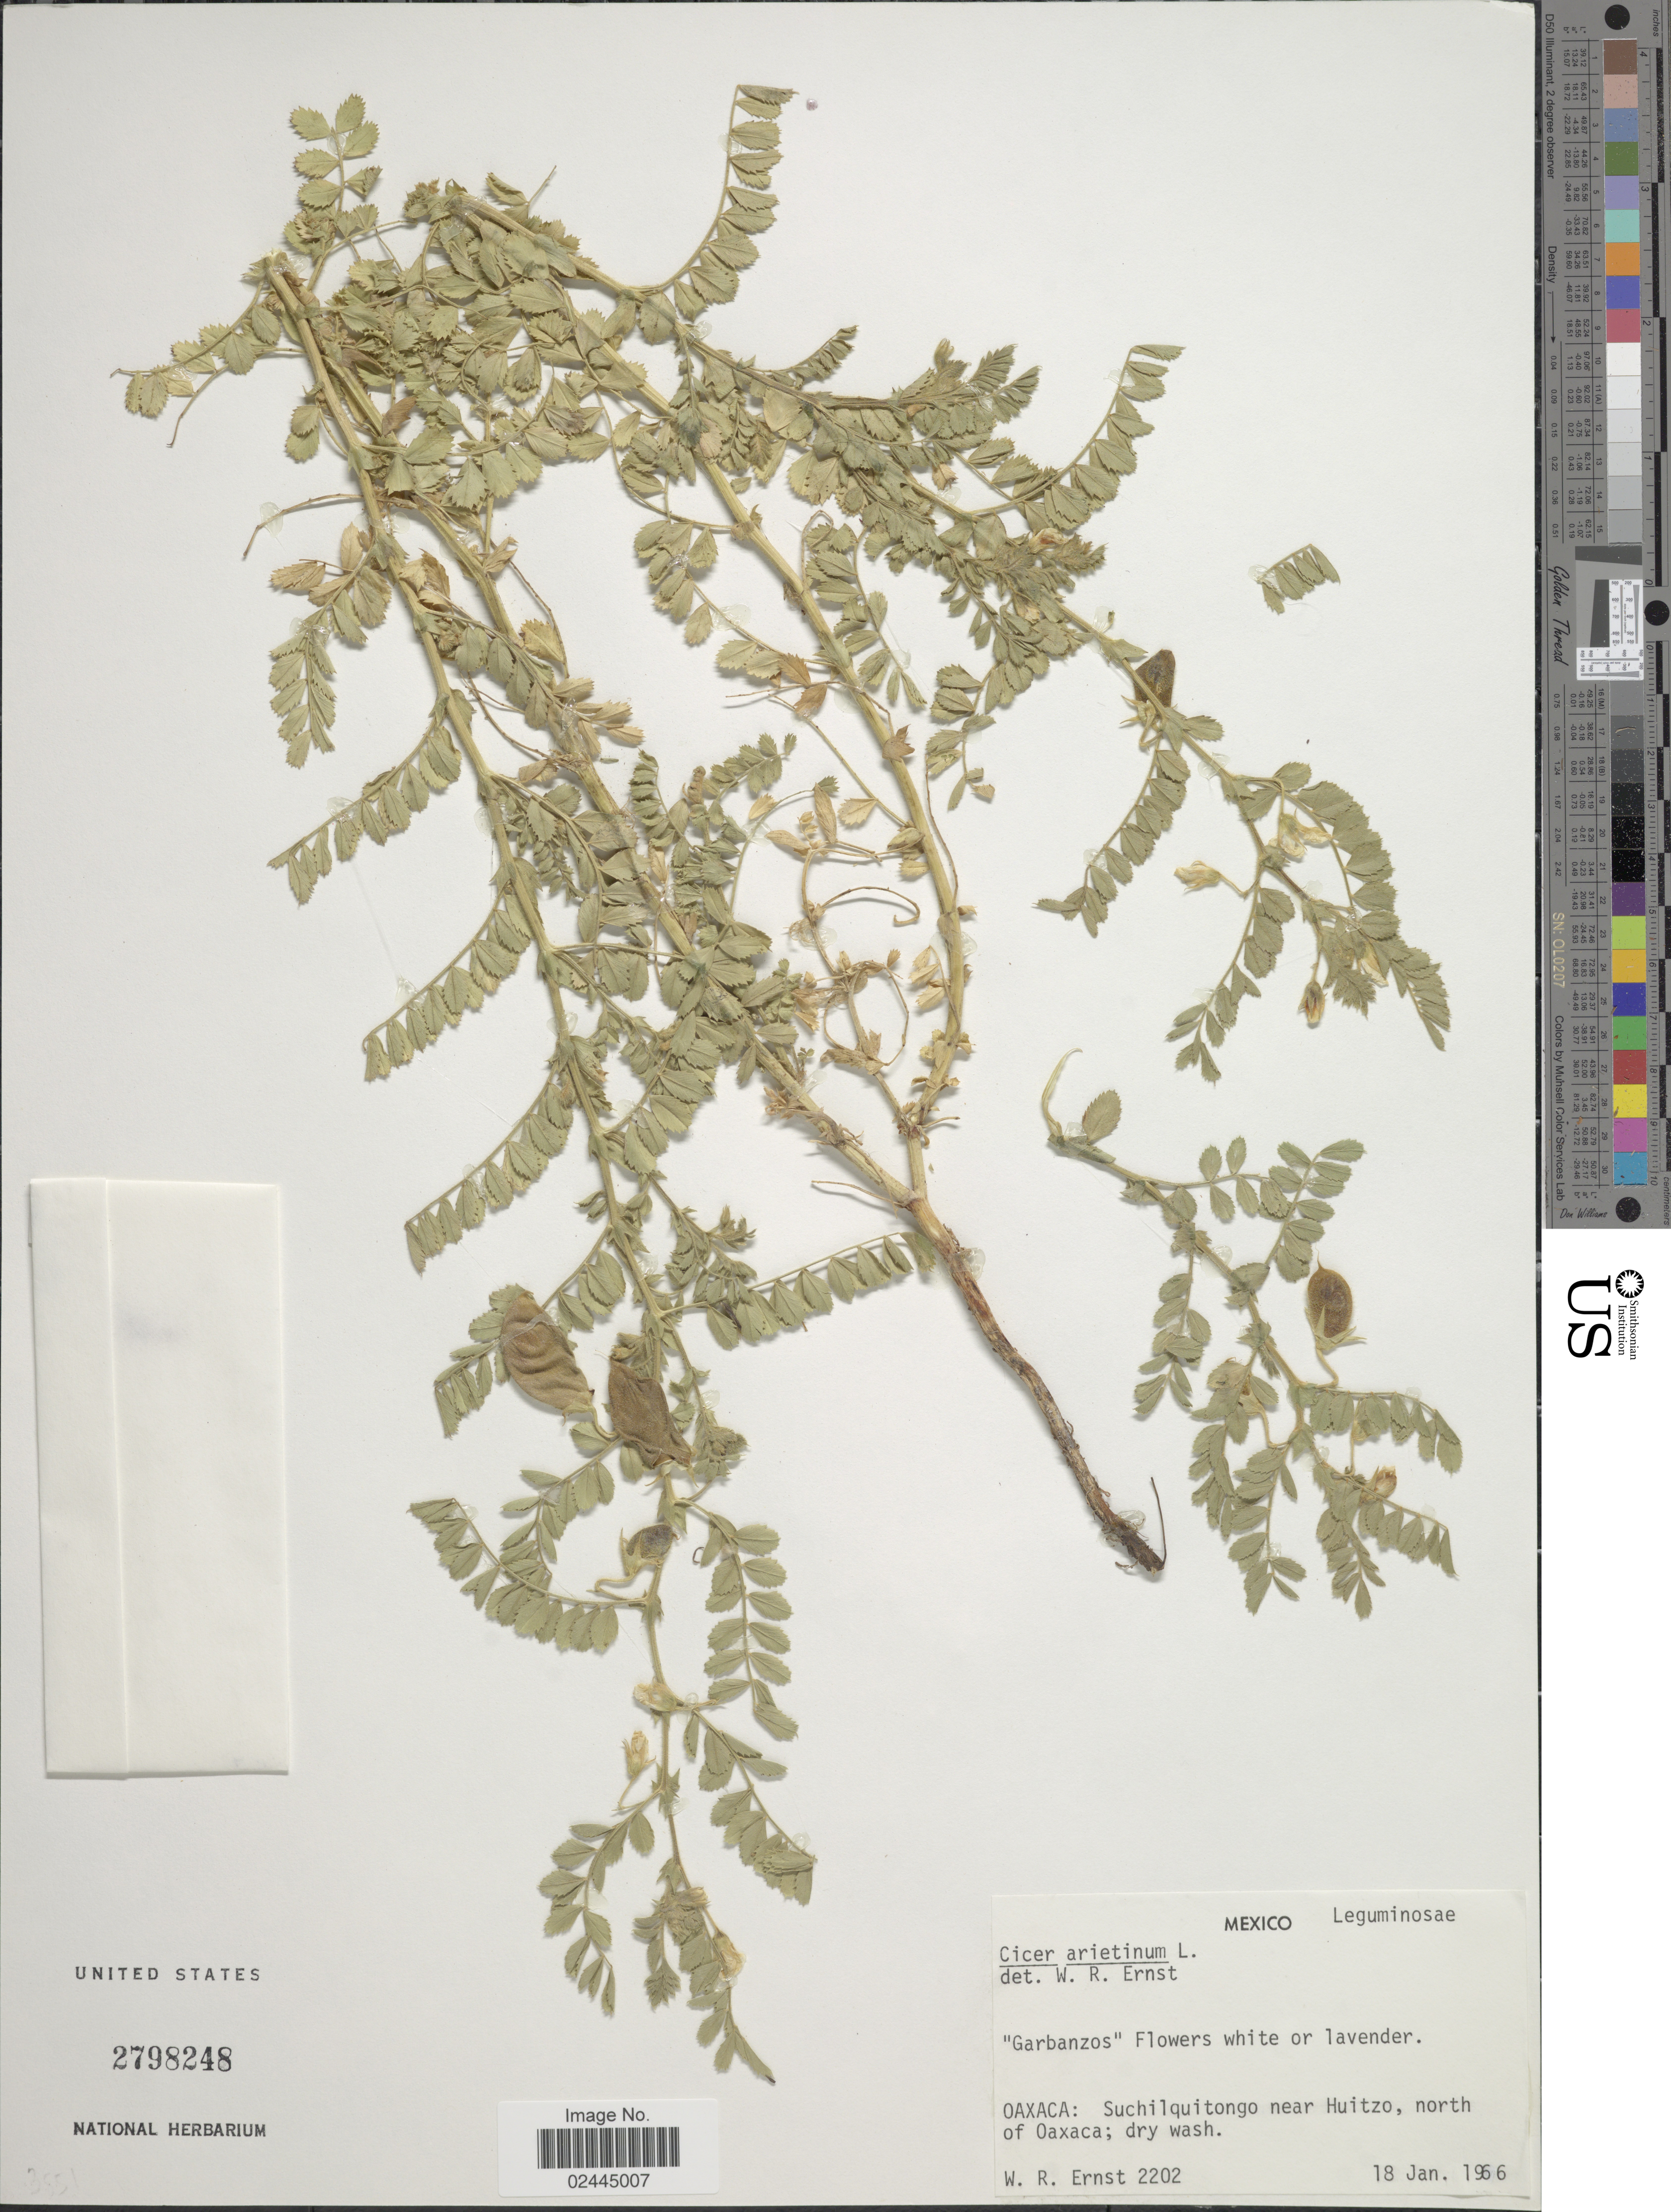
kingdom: Plantae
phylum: Tracheophyta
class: Magnoliopsida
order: Fabales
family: Fabaceae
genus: Cicer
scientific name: Cicer arietinum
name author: L.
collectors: W. R. Ernst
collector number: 2202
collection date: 1966-01-18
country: Mexico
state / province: Oaxaca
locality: Mexico. Oaxaca: Suchilquitongo near Huitzo, north of Oaxaca.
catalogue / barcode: US 2798248